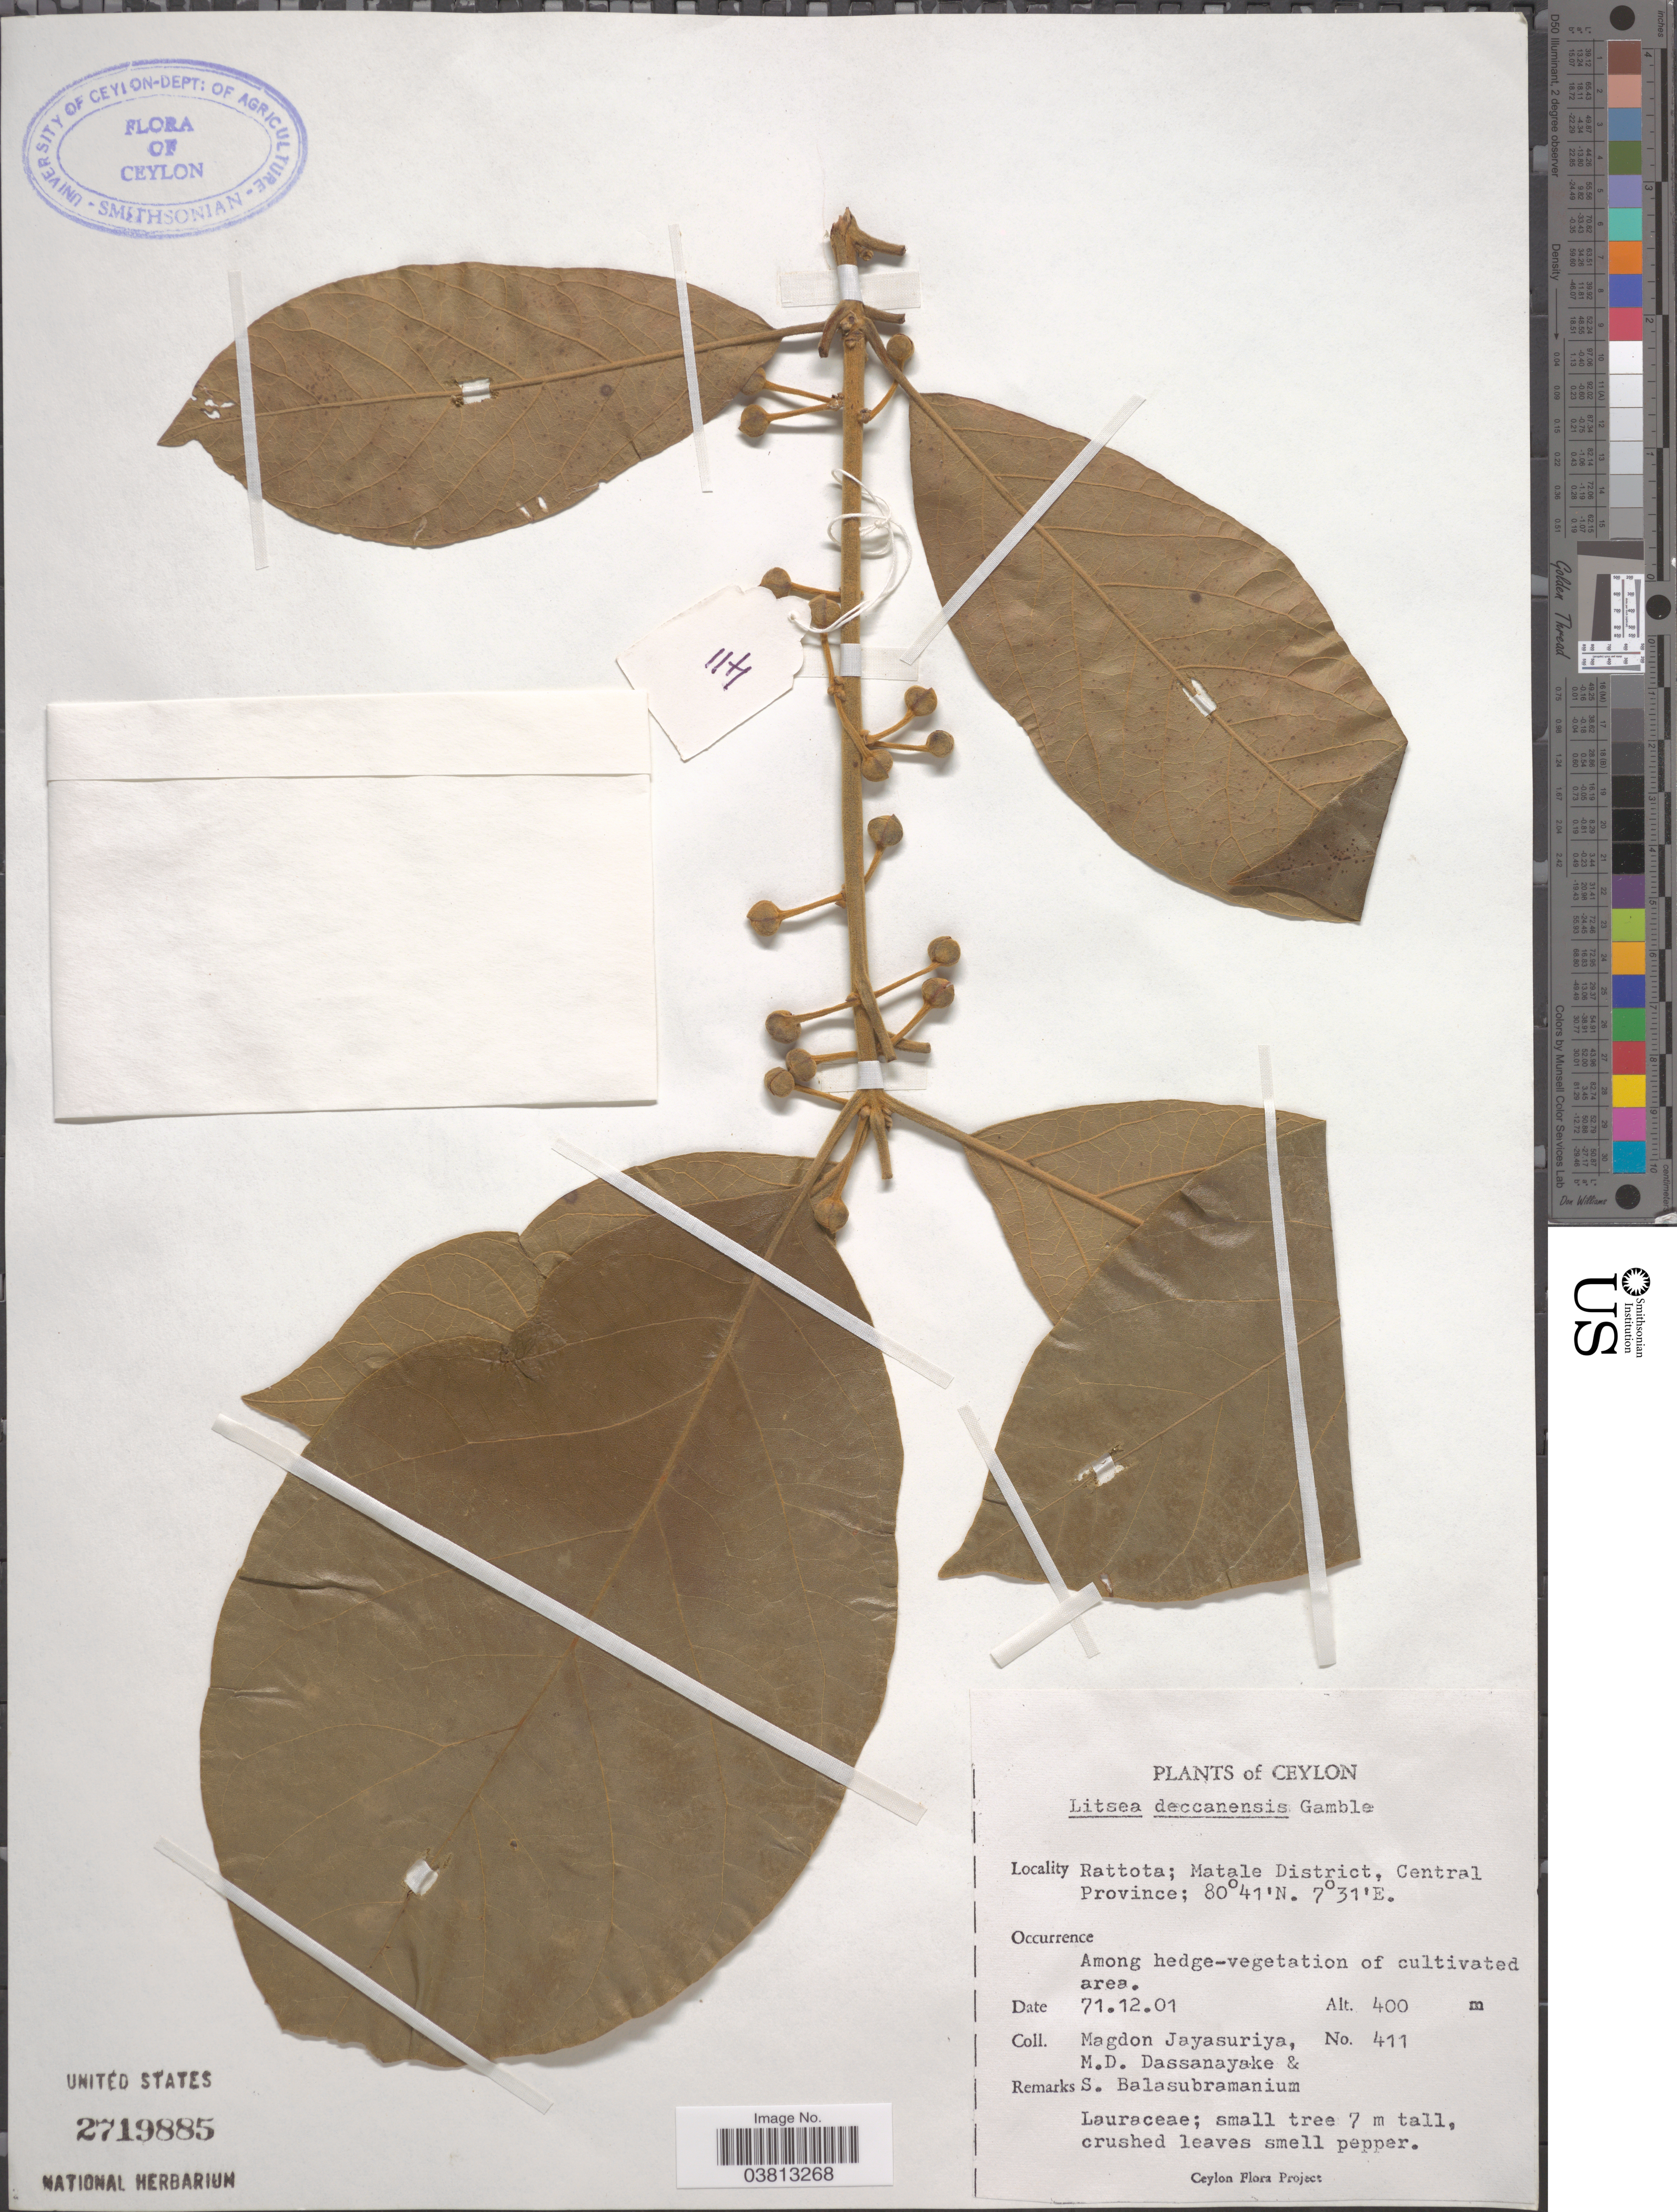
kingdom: Plantae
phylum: Tracheophyta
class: Magnoliopsida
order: Laurales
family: Lauraceae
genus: Litsea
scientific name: Litsea deccanensis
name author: Gamble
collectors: A. H. Jayasuriya, M. D. Dassanayake & S. Balasubramanium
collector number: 411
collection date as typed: Transcribed d/m/y: 1/12/71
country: Sri Lanka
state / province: Central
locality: Ceylon. Rattota; Matale District.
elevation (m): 400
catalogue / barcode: US 2719885